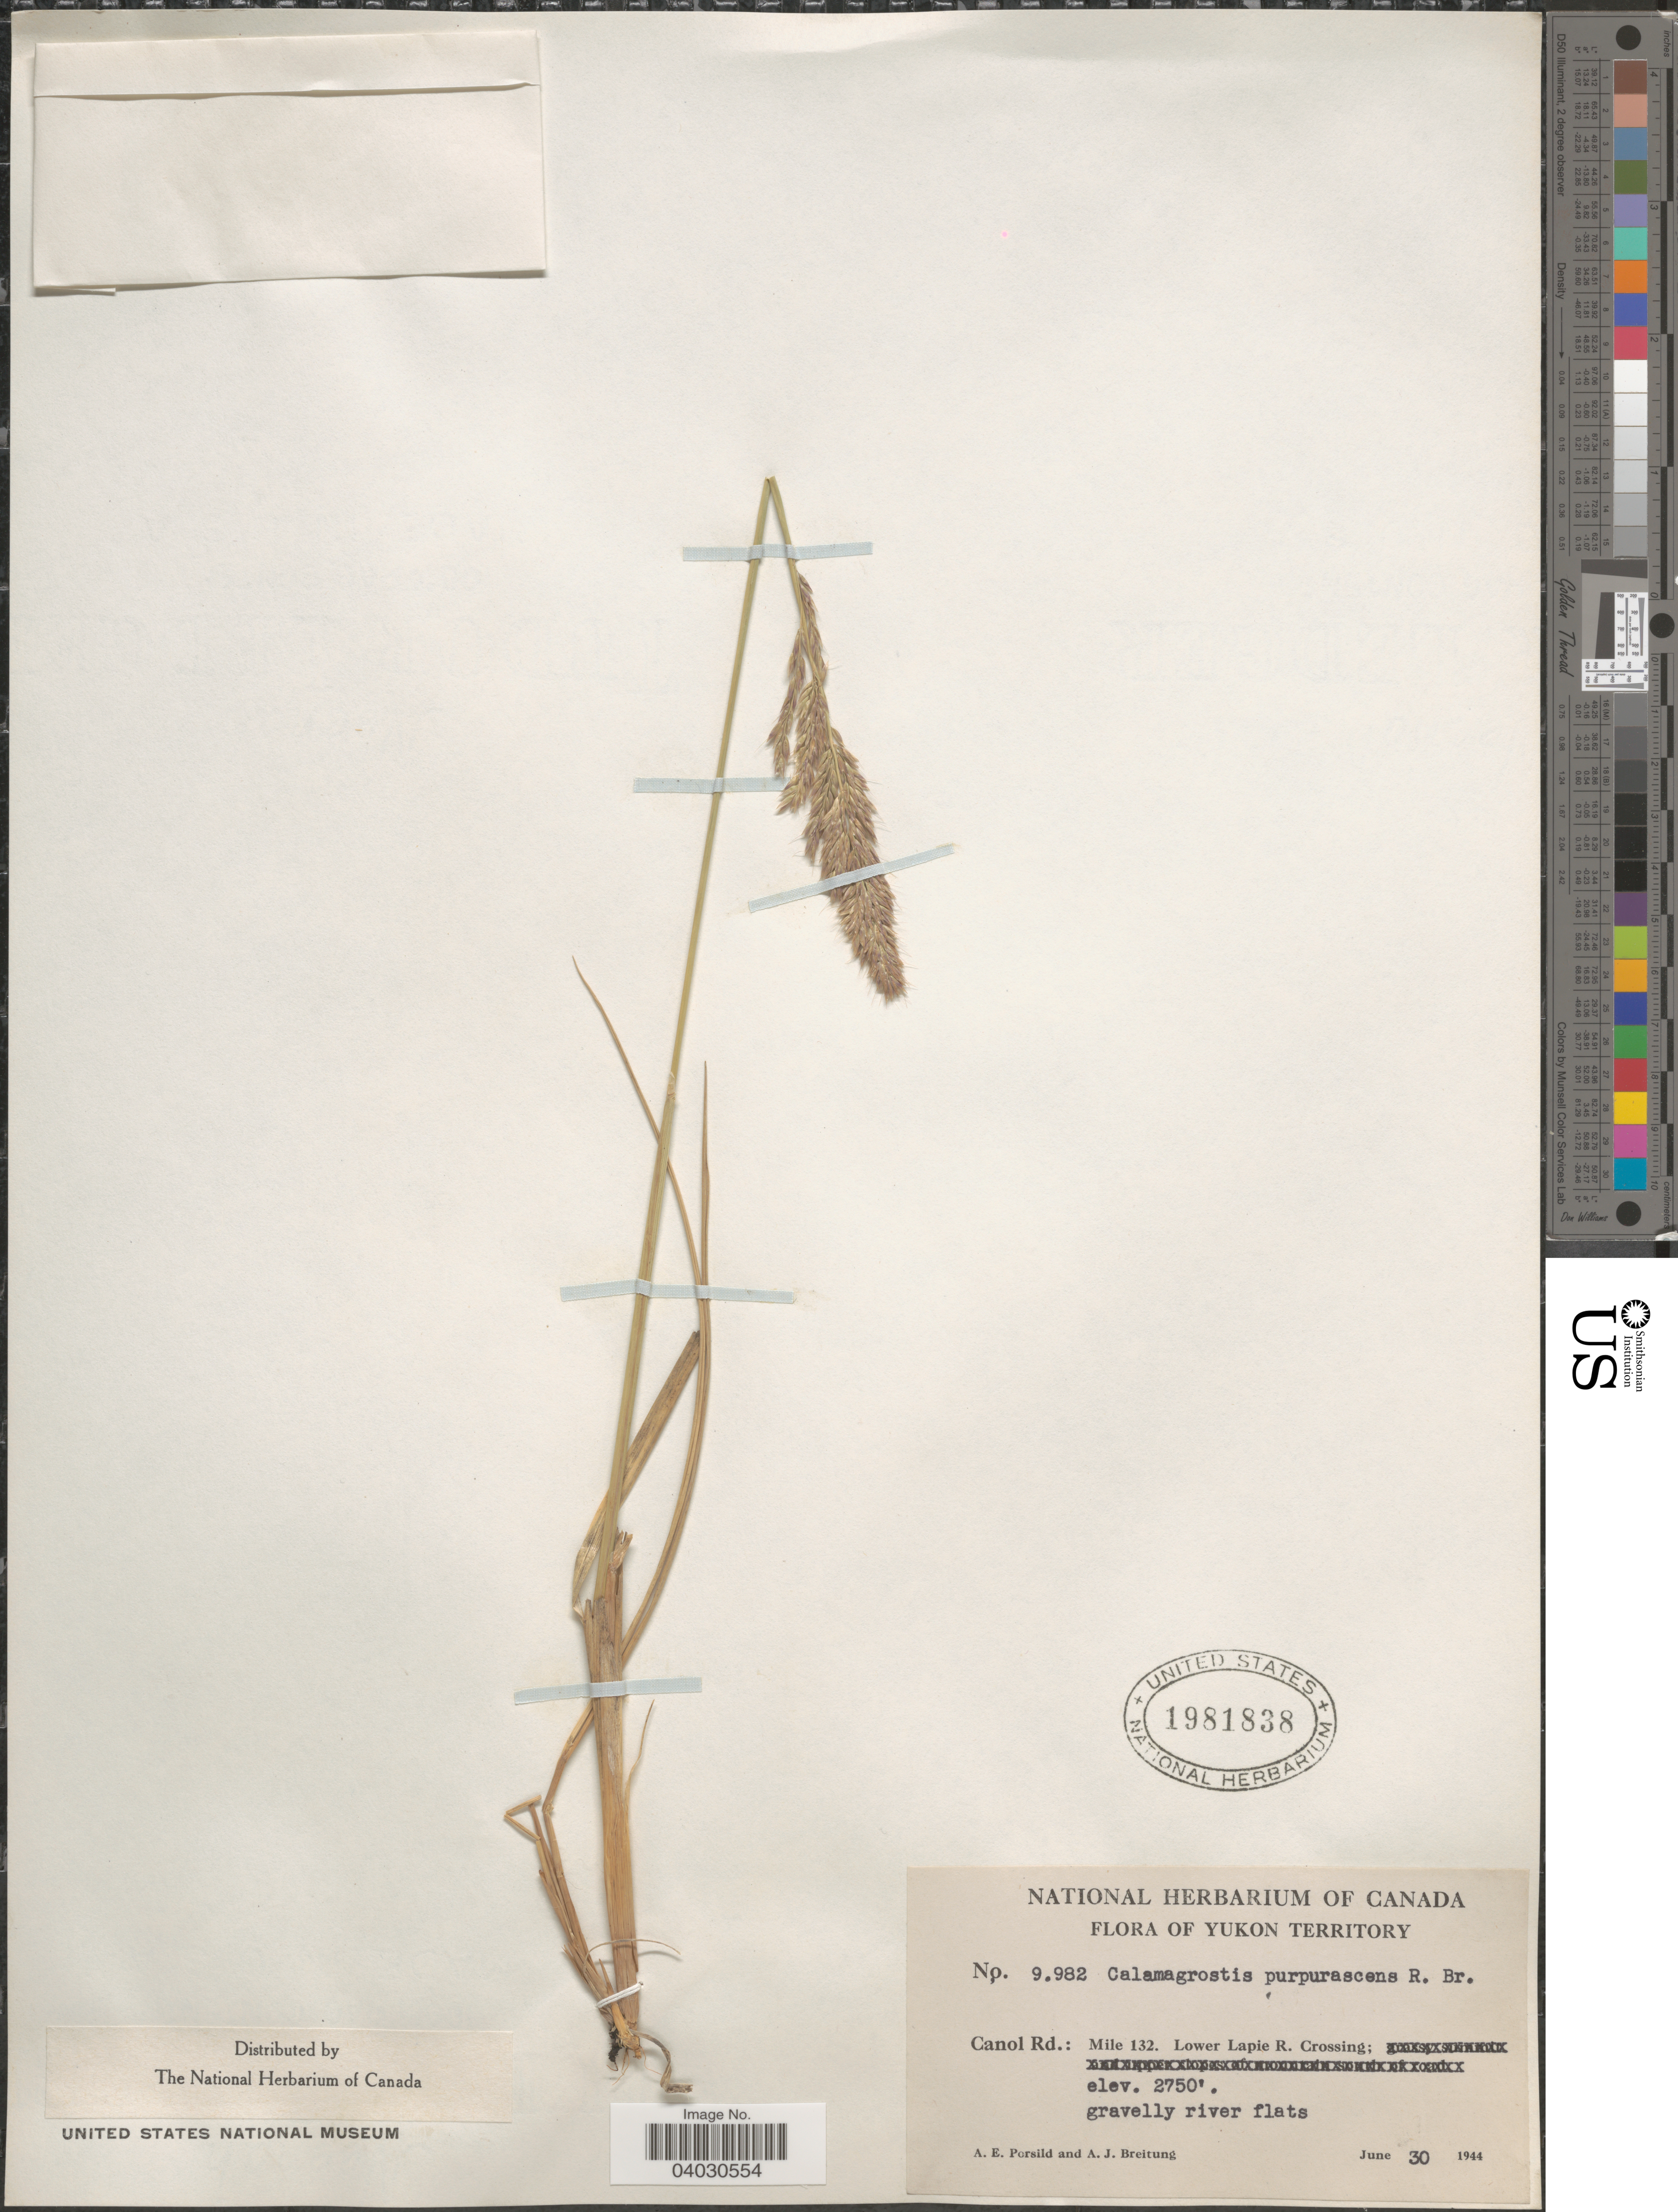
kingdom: Plantae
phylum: Tracheophyta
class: Liliopsida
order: Poales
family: Poaceae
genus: Calamagrostis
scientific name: Calamagrostis purpurascens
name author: R. Br.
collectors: A. E. Porsild & A. Breitung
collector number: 9982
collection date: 1944-06-30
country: Canada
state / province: Yukon Territory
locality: Canol Rd.: Mile 132. Lower Lapie R. Crossing.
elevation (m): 838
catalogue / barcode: US 1981838